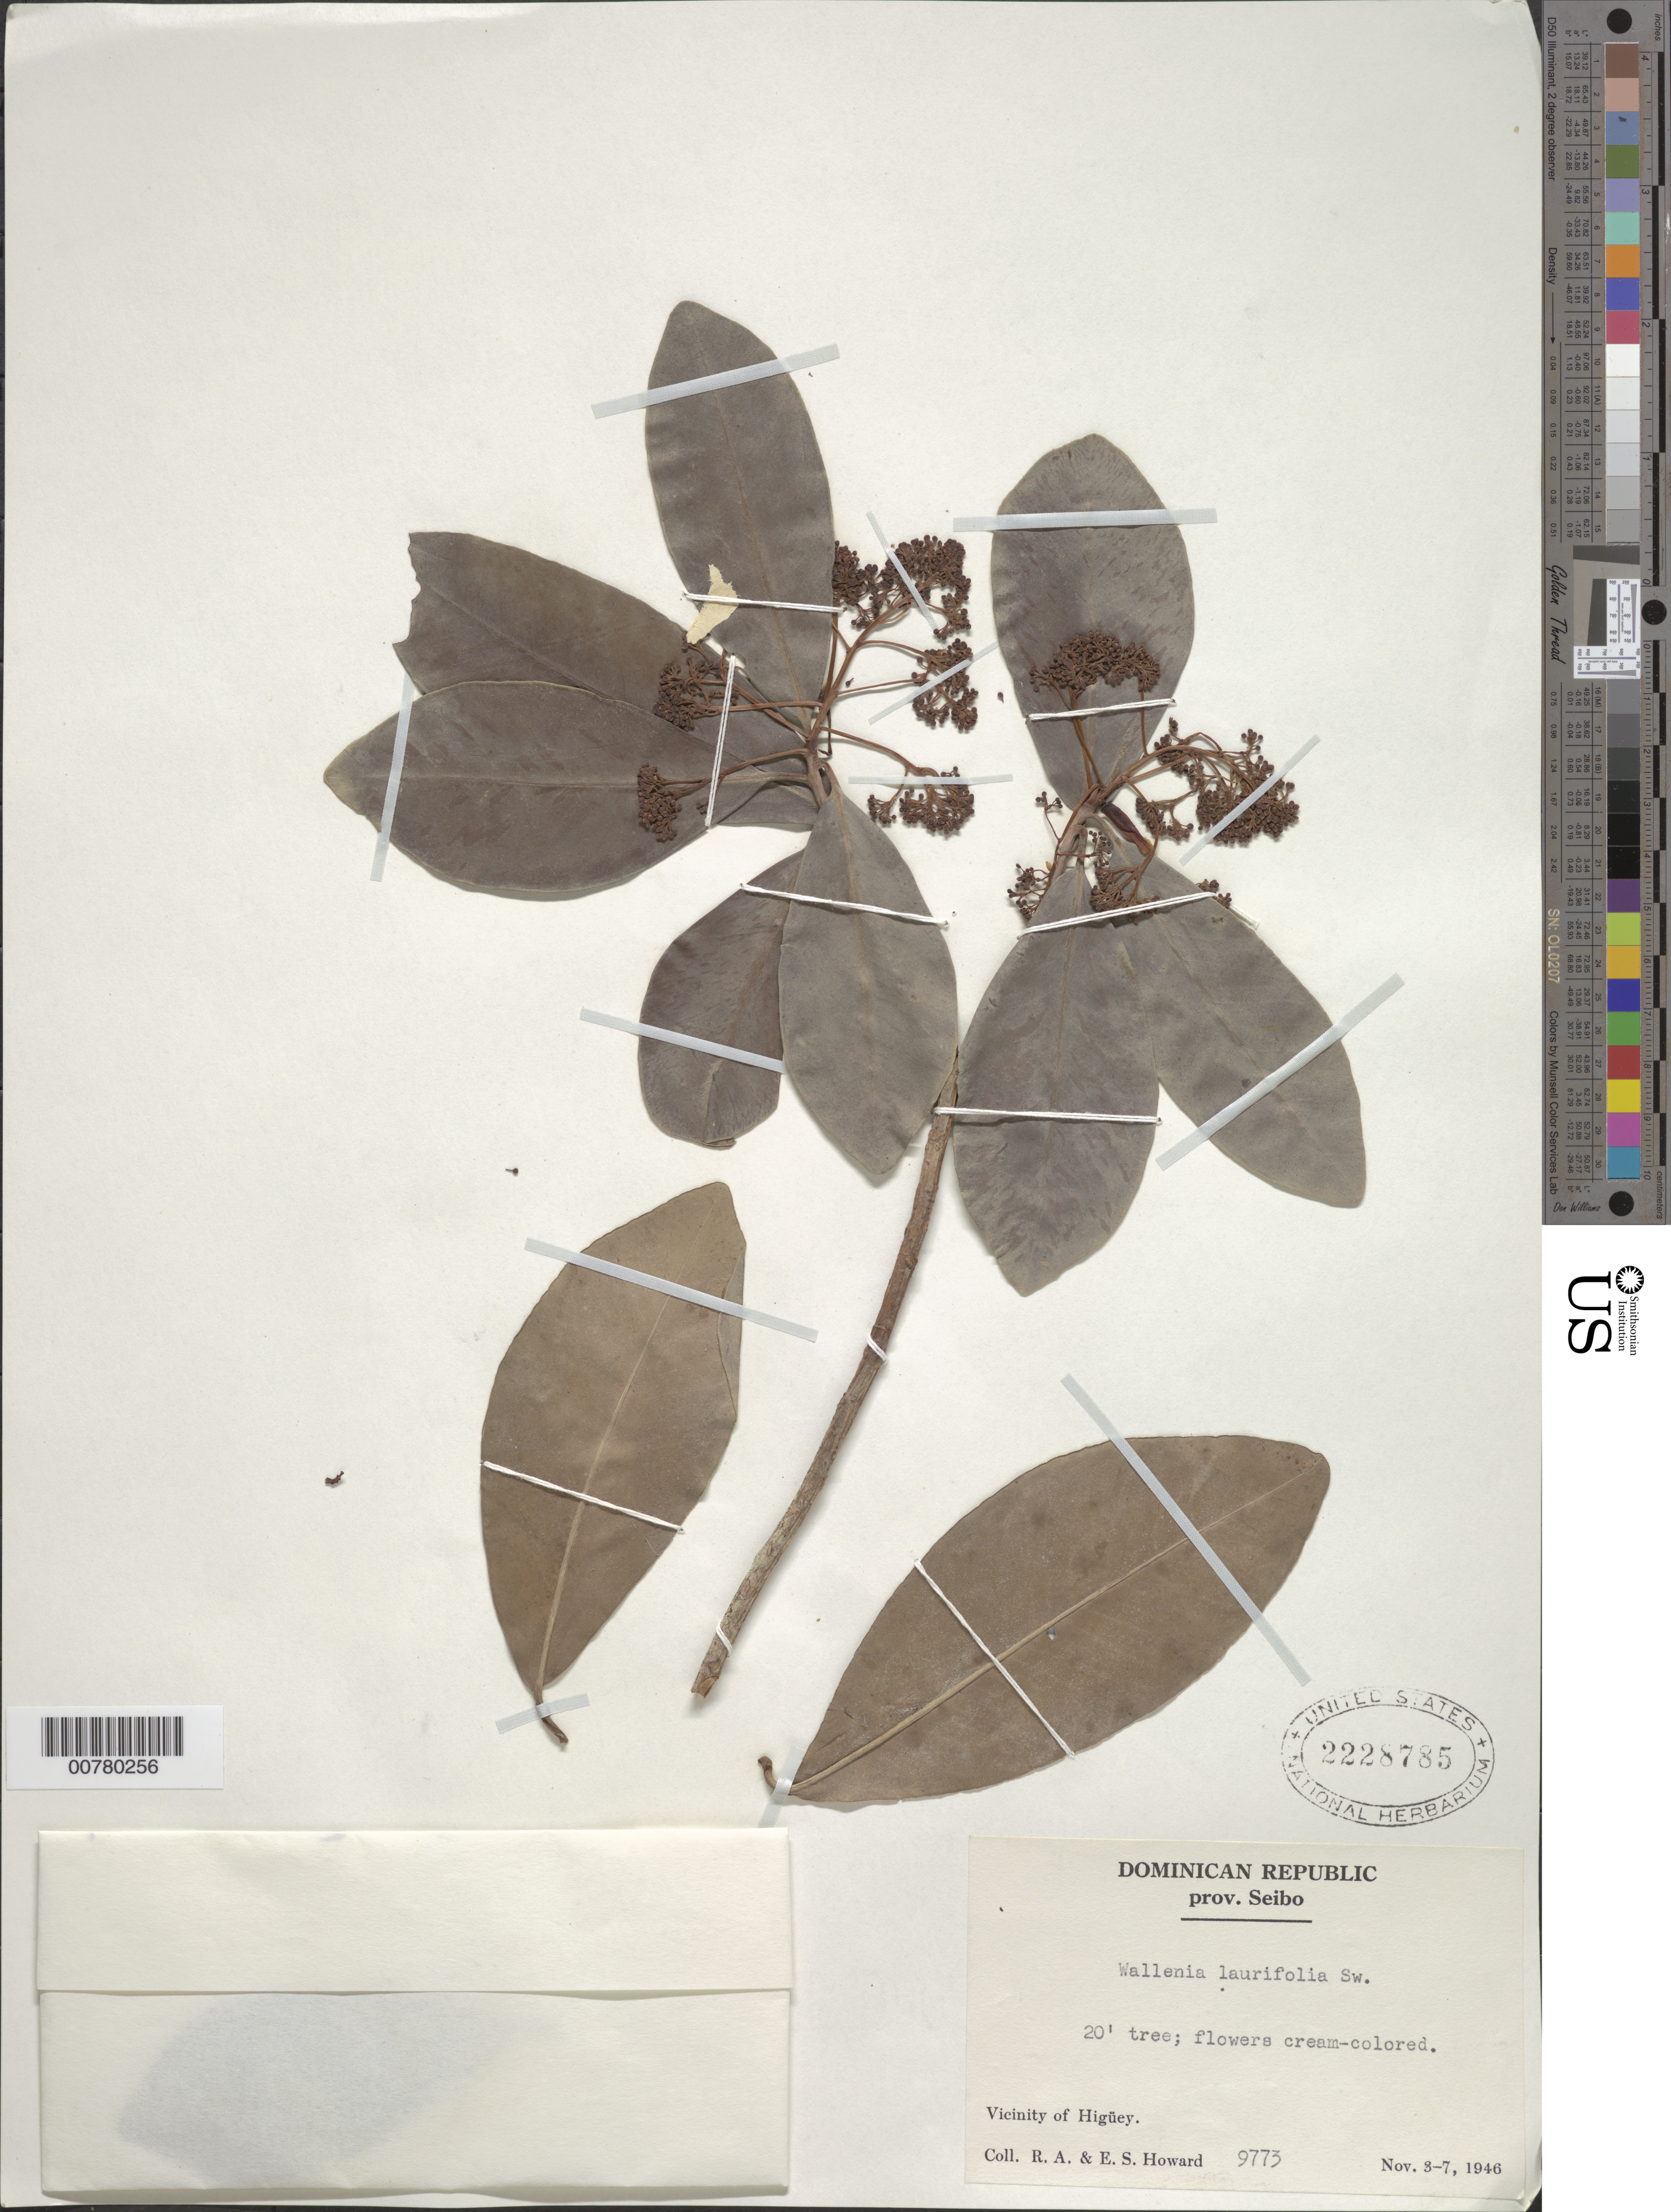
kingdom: Plantae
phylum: Tracheophyta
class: Magnoliopsida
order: Ericales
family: Primulaceae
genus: Wallenia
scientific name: Wallenia laurifolia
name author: Sw.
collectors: R. A. Howard & E. S. Howard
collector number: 9773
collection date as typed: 03 Nov 1946 to 07 Nov 1946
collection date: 1946-11-03/1946-11-07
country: Dominican Republic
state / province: El Seibo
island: Hispaniola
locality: Vicinity of Higüey.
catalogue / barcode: US 2228785